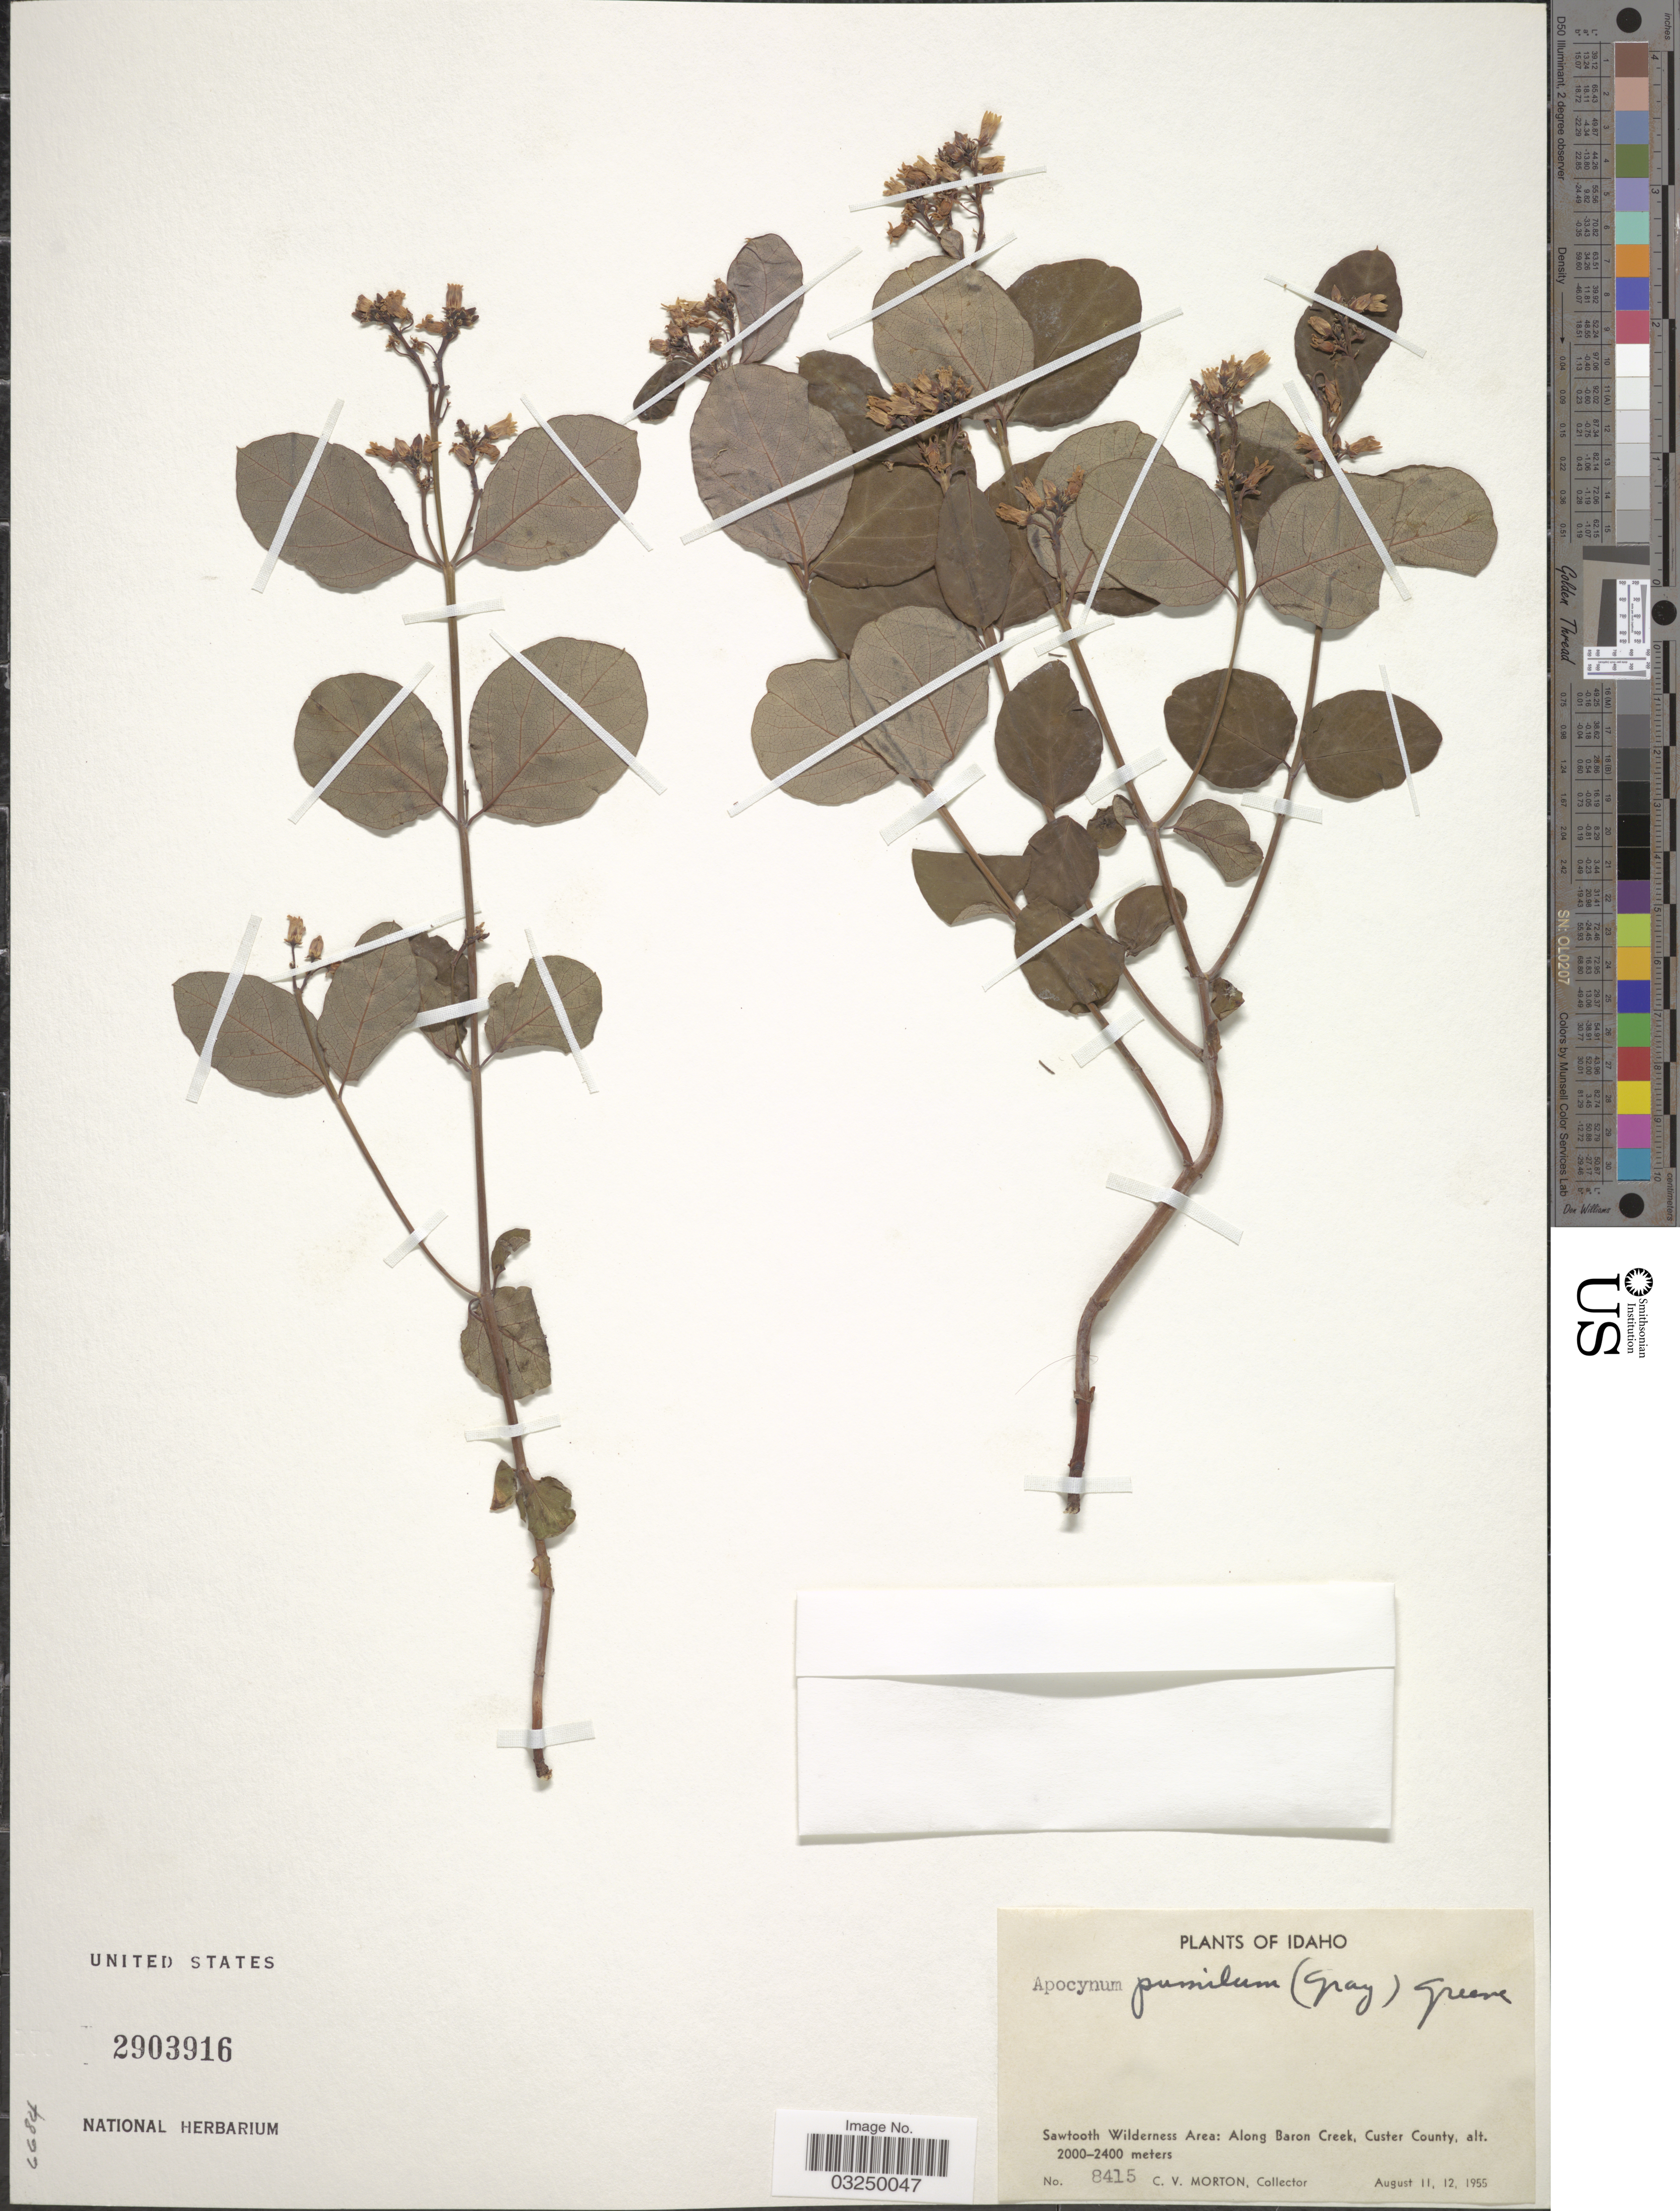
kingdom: Plantae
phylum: Tracheophyta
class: Magnoliopsida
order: Gentianales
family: Apocynaceae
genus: Apocynum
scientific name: Apocynum pumilum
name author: (A. Gray) Greene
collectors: C. V. Morton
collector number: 8415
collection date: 1955-08-11/1955-08-12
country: United States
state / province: Idaho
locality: Sawtooth Wilderness Area: Along Baron Creek, Custer County.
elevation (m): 2000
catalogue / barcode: US 2903916